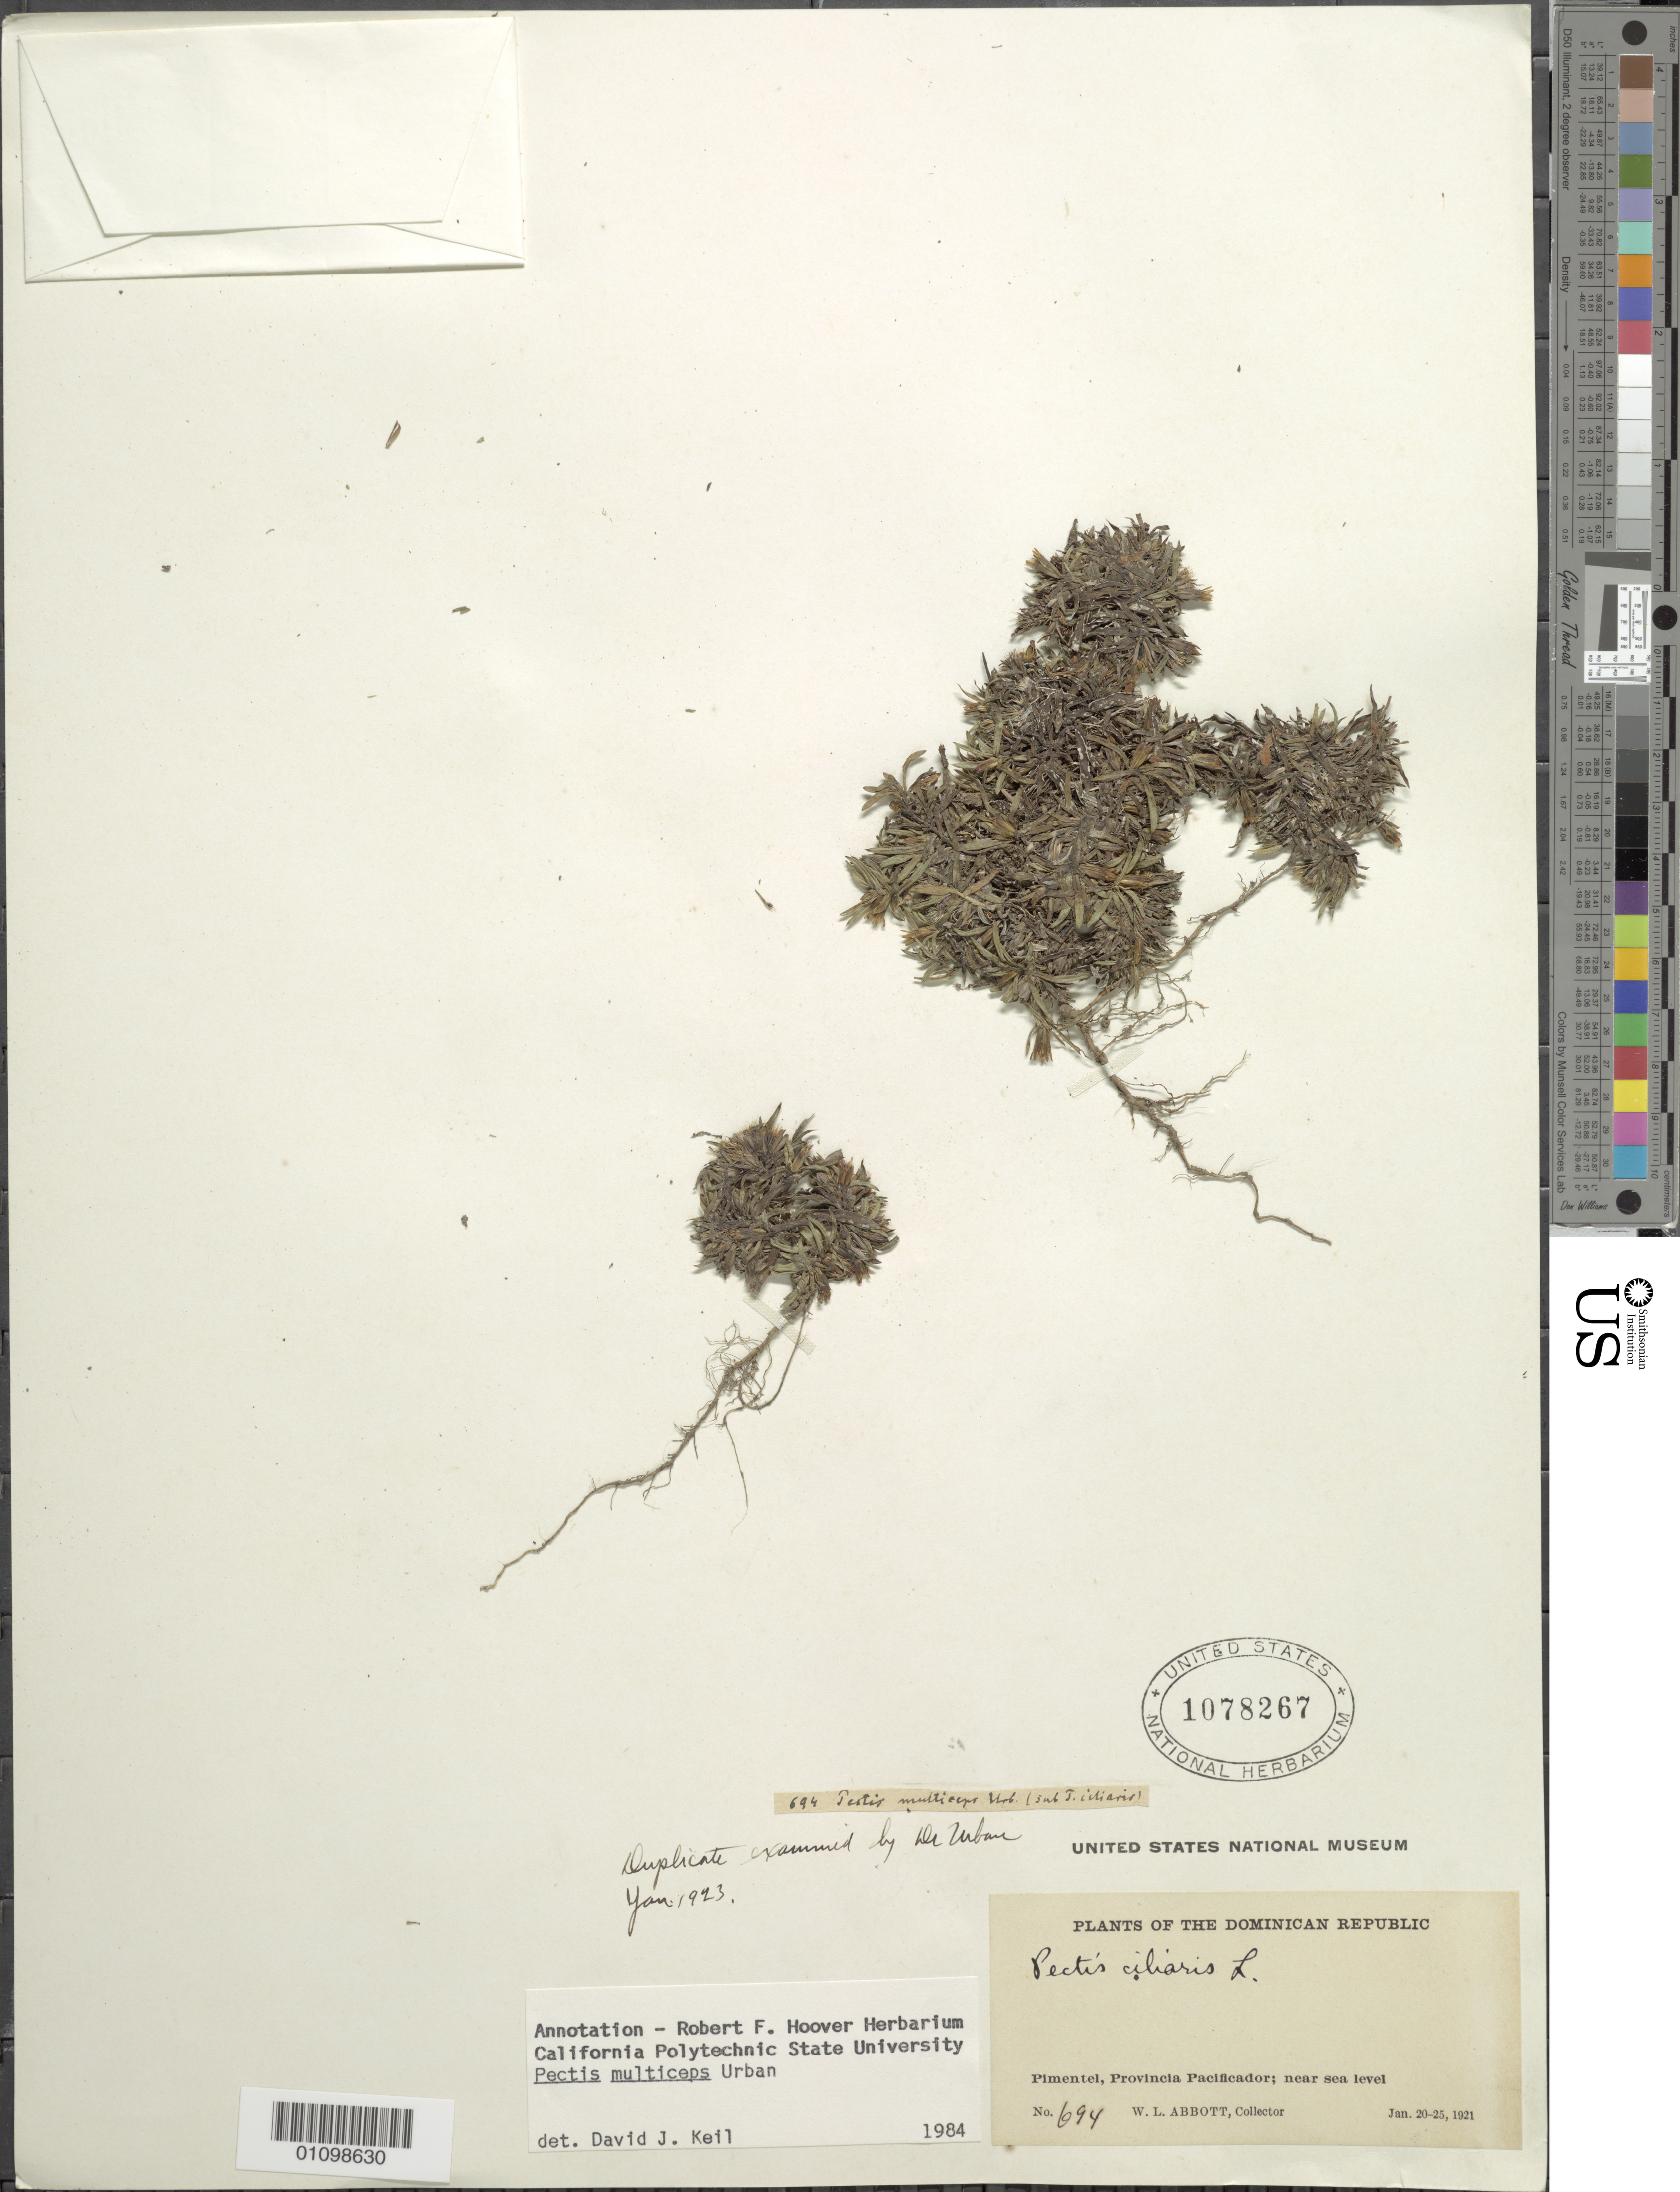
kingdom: Plantae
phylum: Tracheophyta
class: Magnoliopsida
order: Asterales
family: Asteraceae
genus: Pectis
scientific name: Pectis multiceps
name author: Urb.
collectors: W. L. Abbott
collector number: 694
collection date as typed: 20 Jan 1921 to 25 Jan 1921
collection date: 1921-01-20/1921-01-25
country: Dominican Republic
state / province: Duarte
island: Hispaniola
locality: Pimentel, Provincia Pacificador; near sea level.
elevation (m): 0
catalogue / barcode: US 1078267